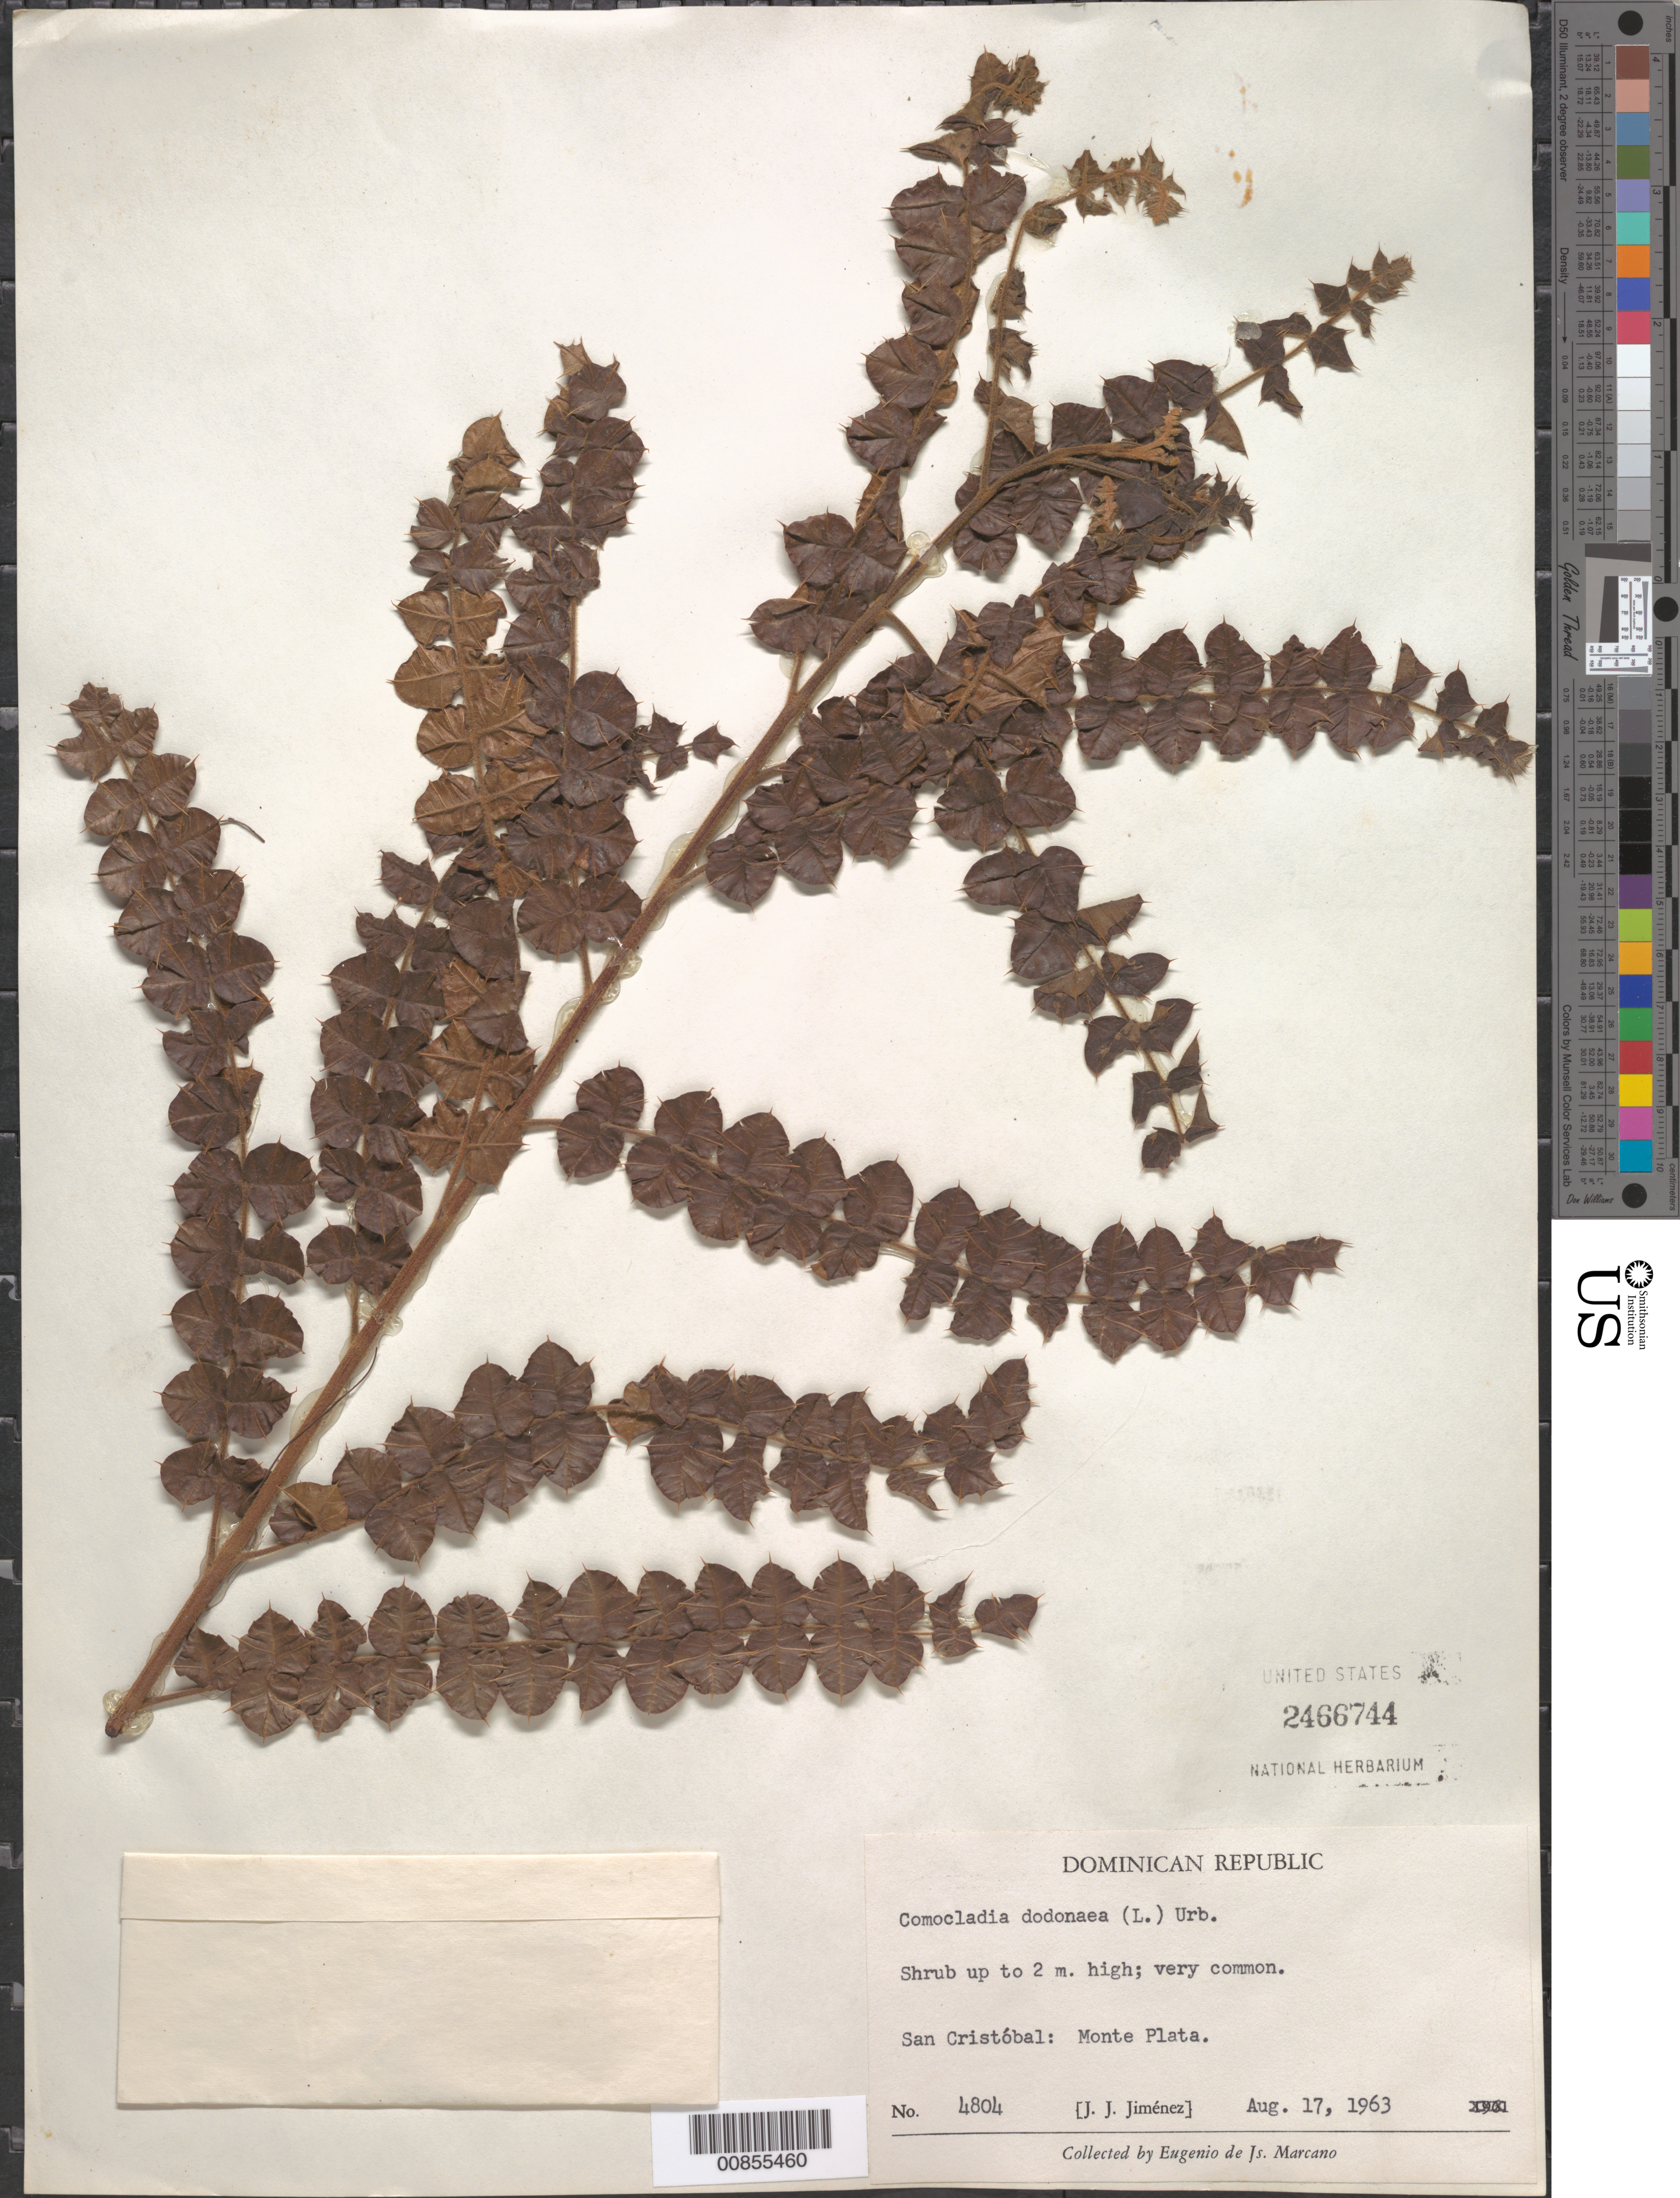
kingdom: Plantae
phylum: Tracheophyta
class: Magnoliopsida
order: Sapindales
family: Anacardiaceae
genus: Comocladia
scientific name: Comocladia dentata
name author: Jacq.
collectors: J. J. Jiménez Almonte & E. J. Marcano F.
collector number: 4804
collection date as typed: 17 Aug 1963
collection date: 1963-08-17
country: Dominican Republic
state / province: San Cristobal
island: Hispaniola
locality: Monte Plata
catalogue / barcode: US 2466744